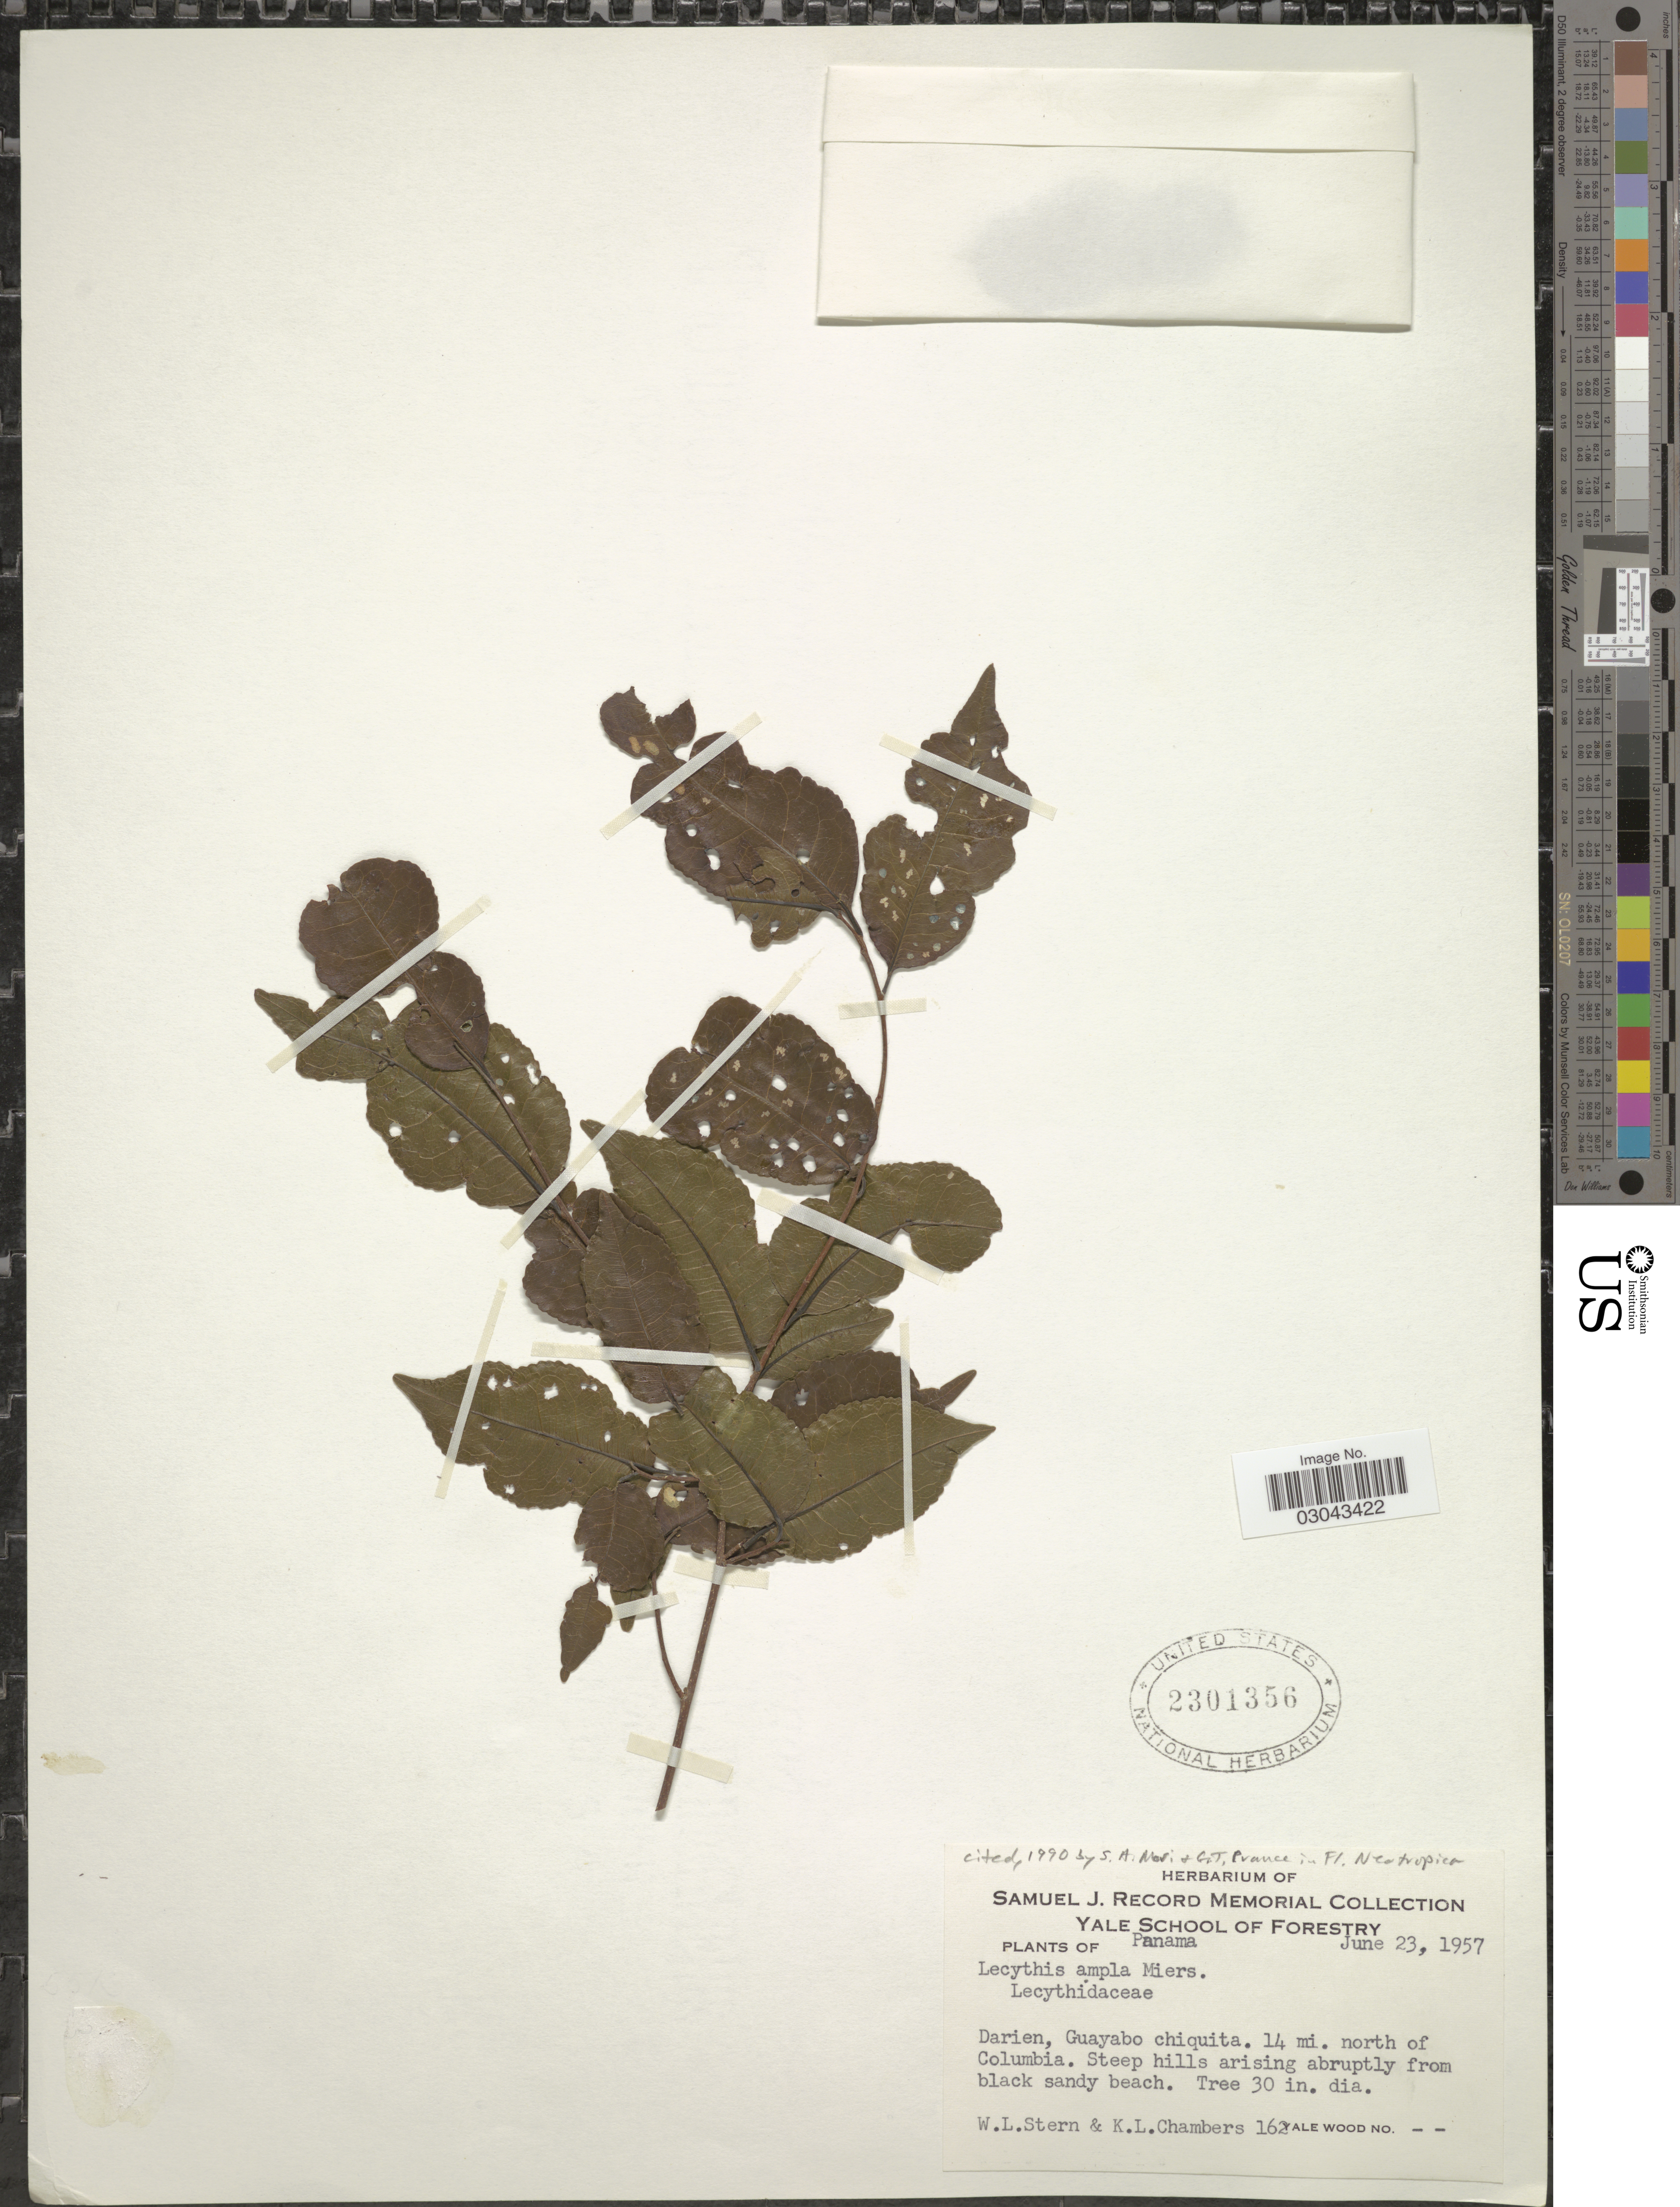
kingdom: Plantae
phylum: Tracheophyta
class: Magnoliopsida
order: Ericales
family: Lecythidaceae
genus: Lecythis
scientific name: Lecythis ampla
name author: Miers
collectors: W. L. Stern & K. Chambers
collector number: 162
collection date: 1957-06-23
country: Panama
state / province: Darién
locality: Darien, Guayabo chiquita, 14 mi. north of Columbia.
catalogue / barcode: US 2301356